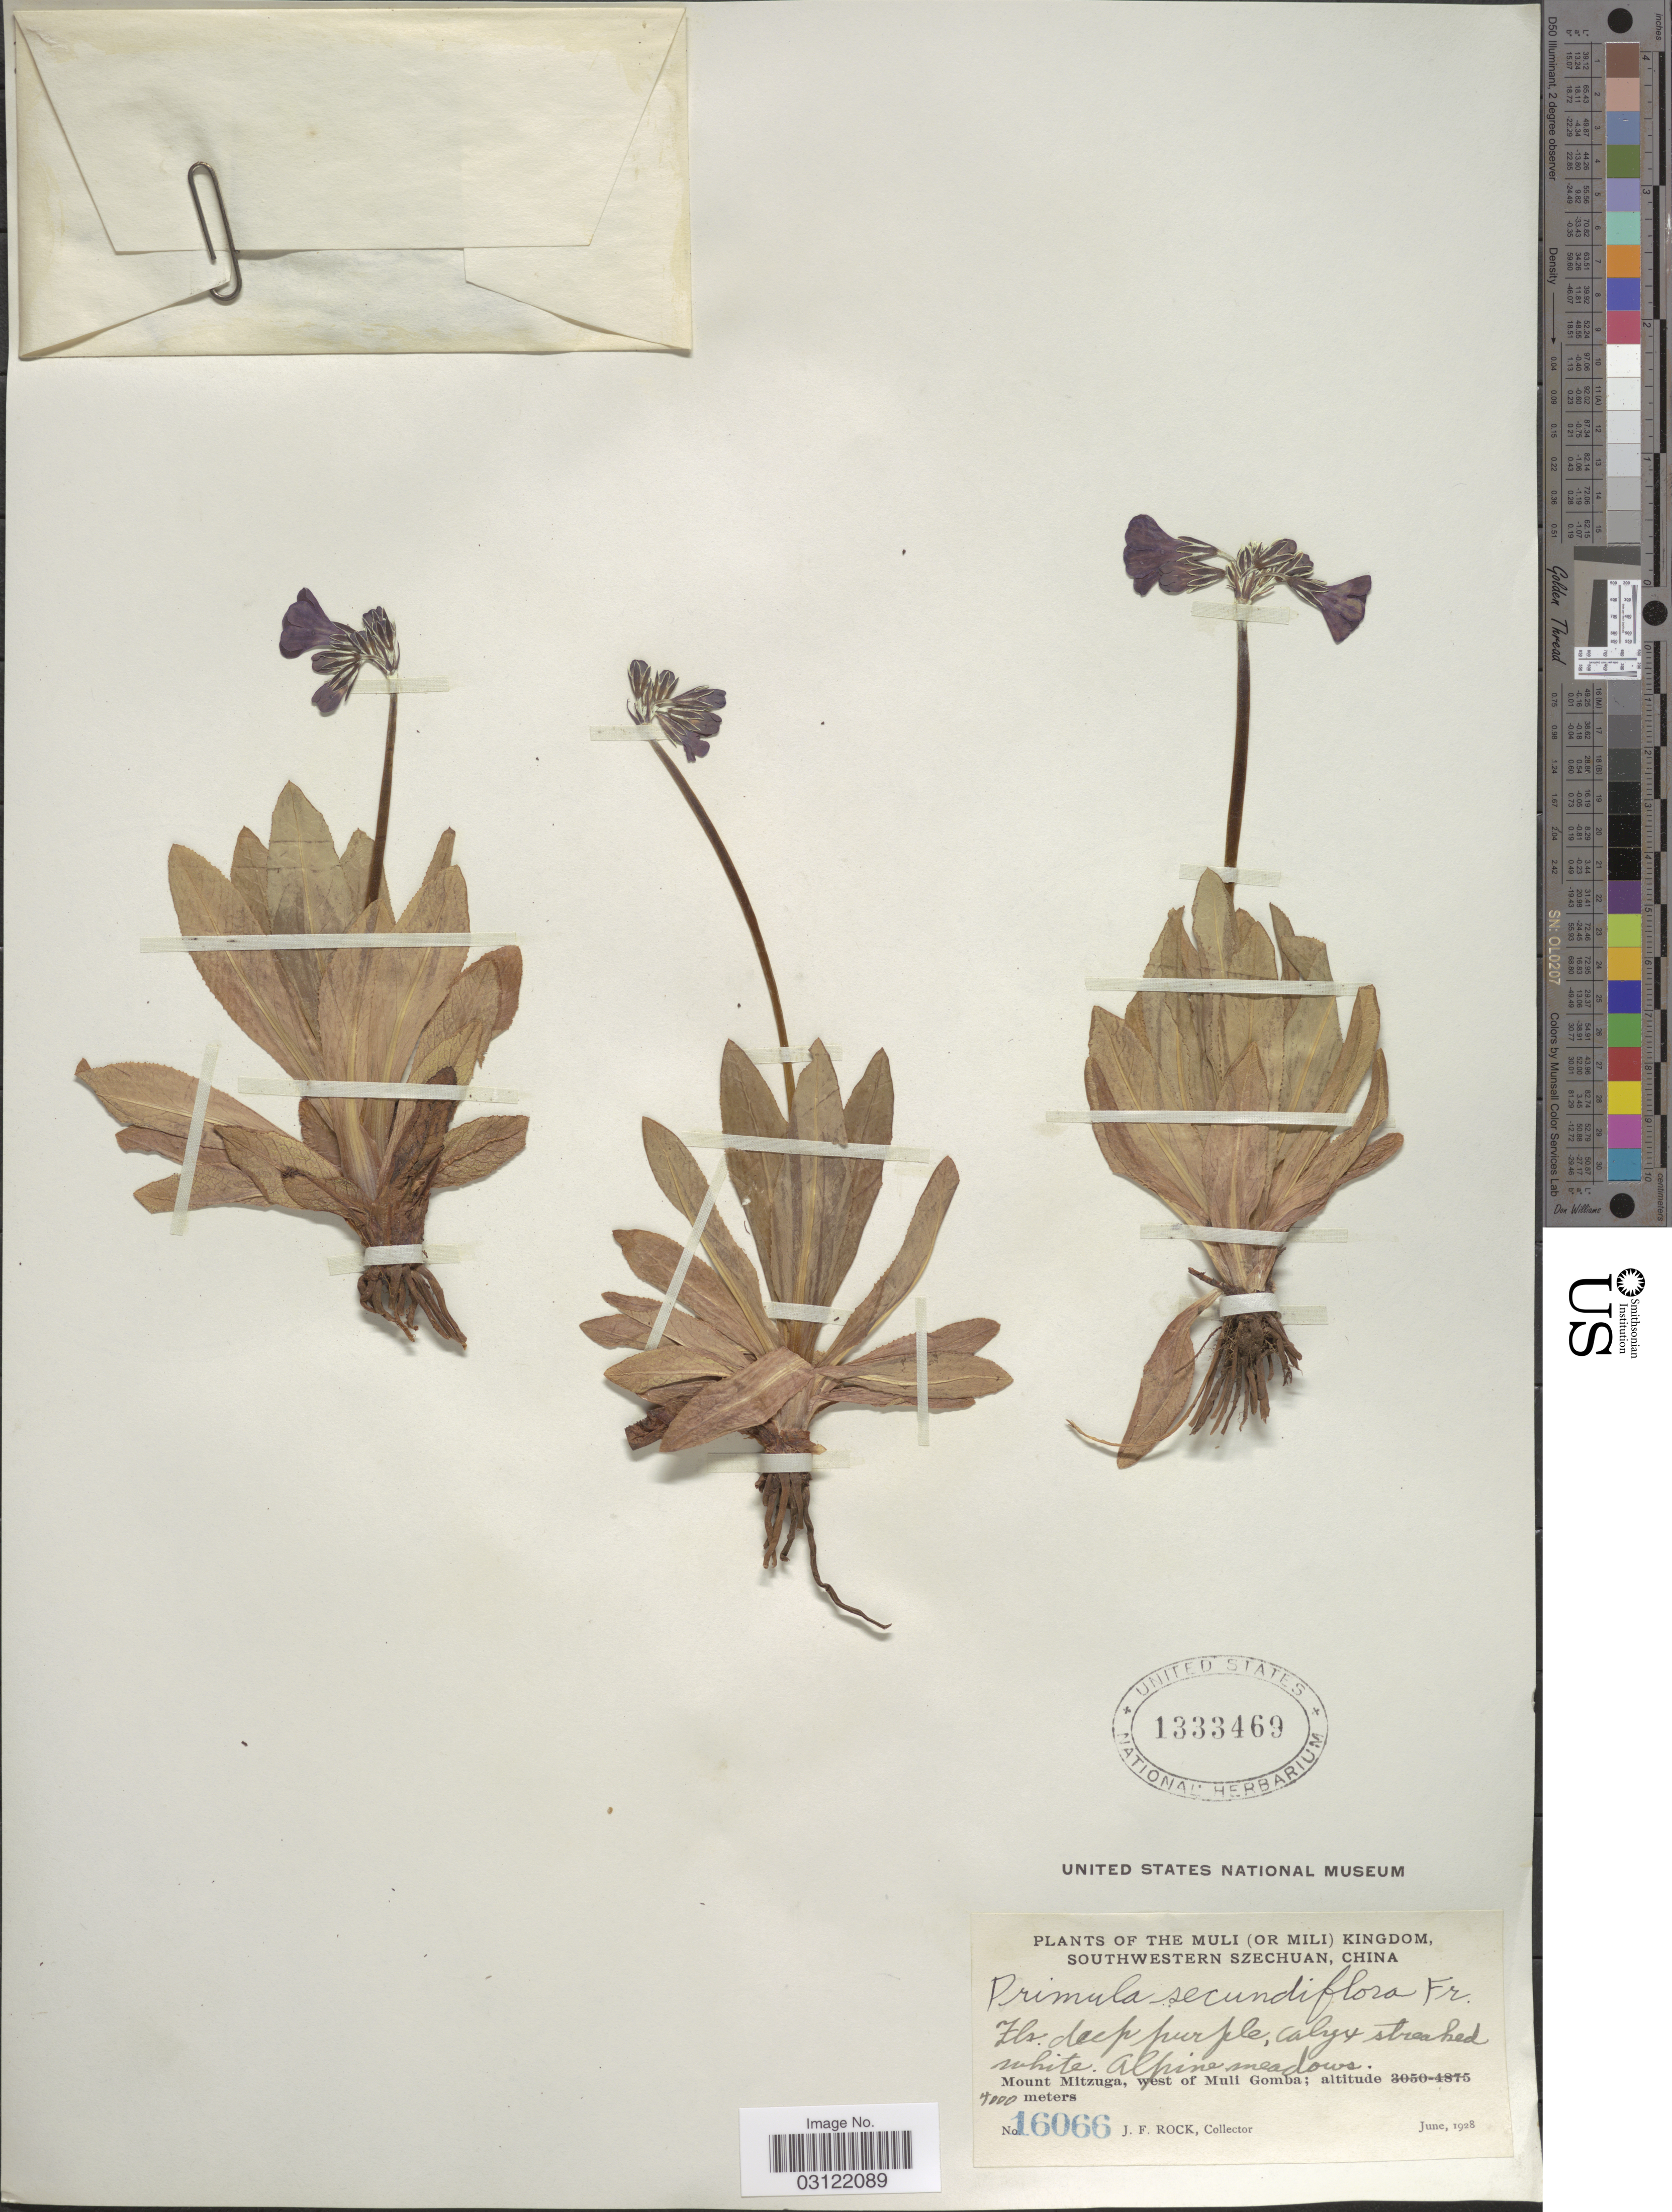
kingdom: Plantae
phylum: Tracheophyta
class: Magnoliopsida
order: Ericales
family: Primulaceae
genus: Primula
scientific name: Primula secundiflora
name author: Franch.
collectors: J. Rock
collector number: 16066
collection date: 1928-06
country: China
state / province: Sichuan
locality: The Muli (or Mili) Kingdom, Southwestern Szechuan, Mount Mitzuga, west of Muli Gomba.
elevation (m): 4000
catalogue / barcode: US 1333469